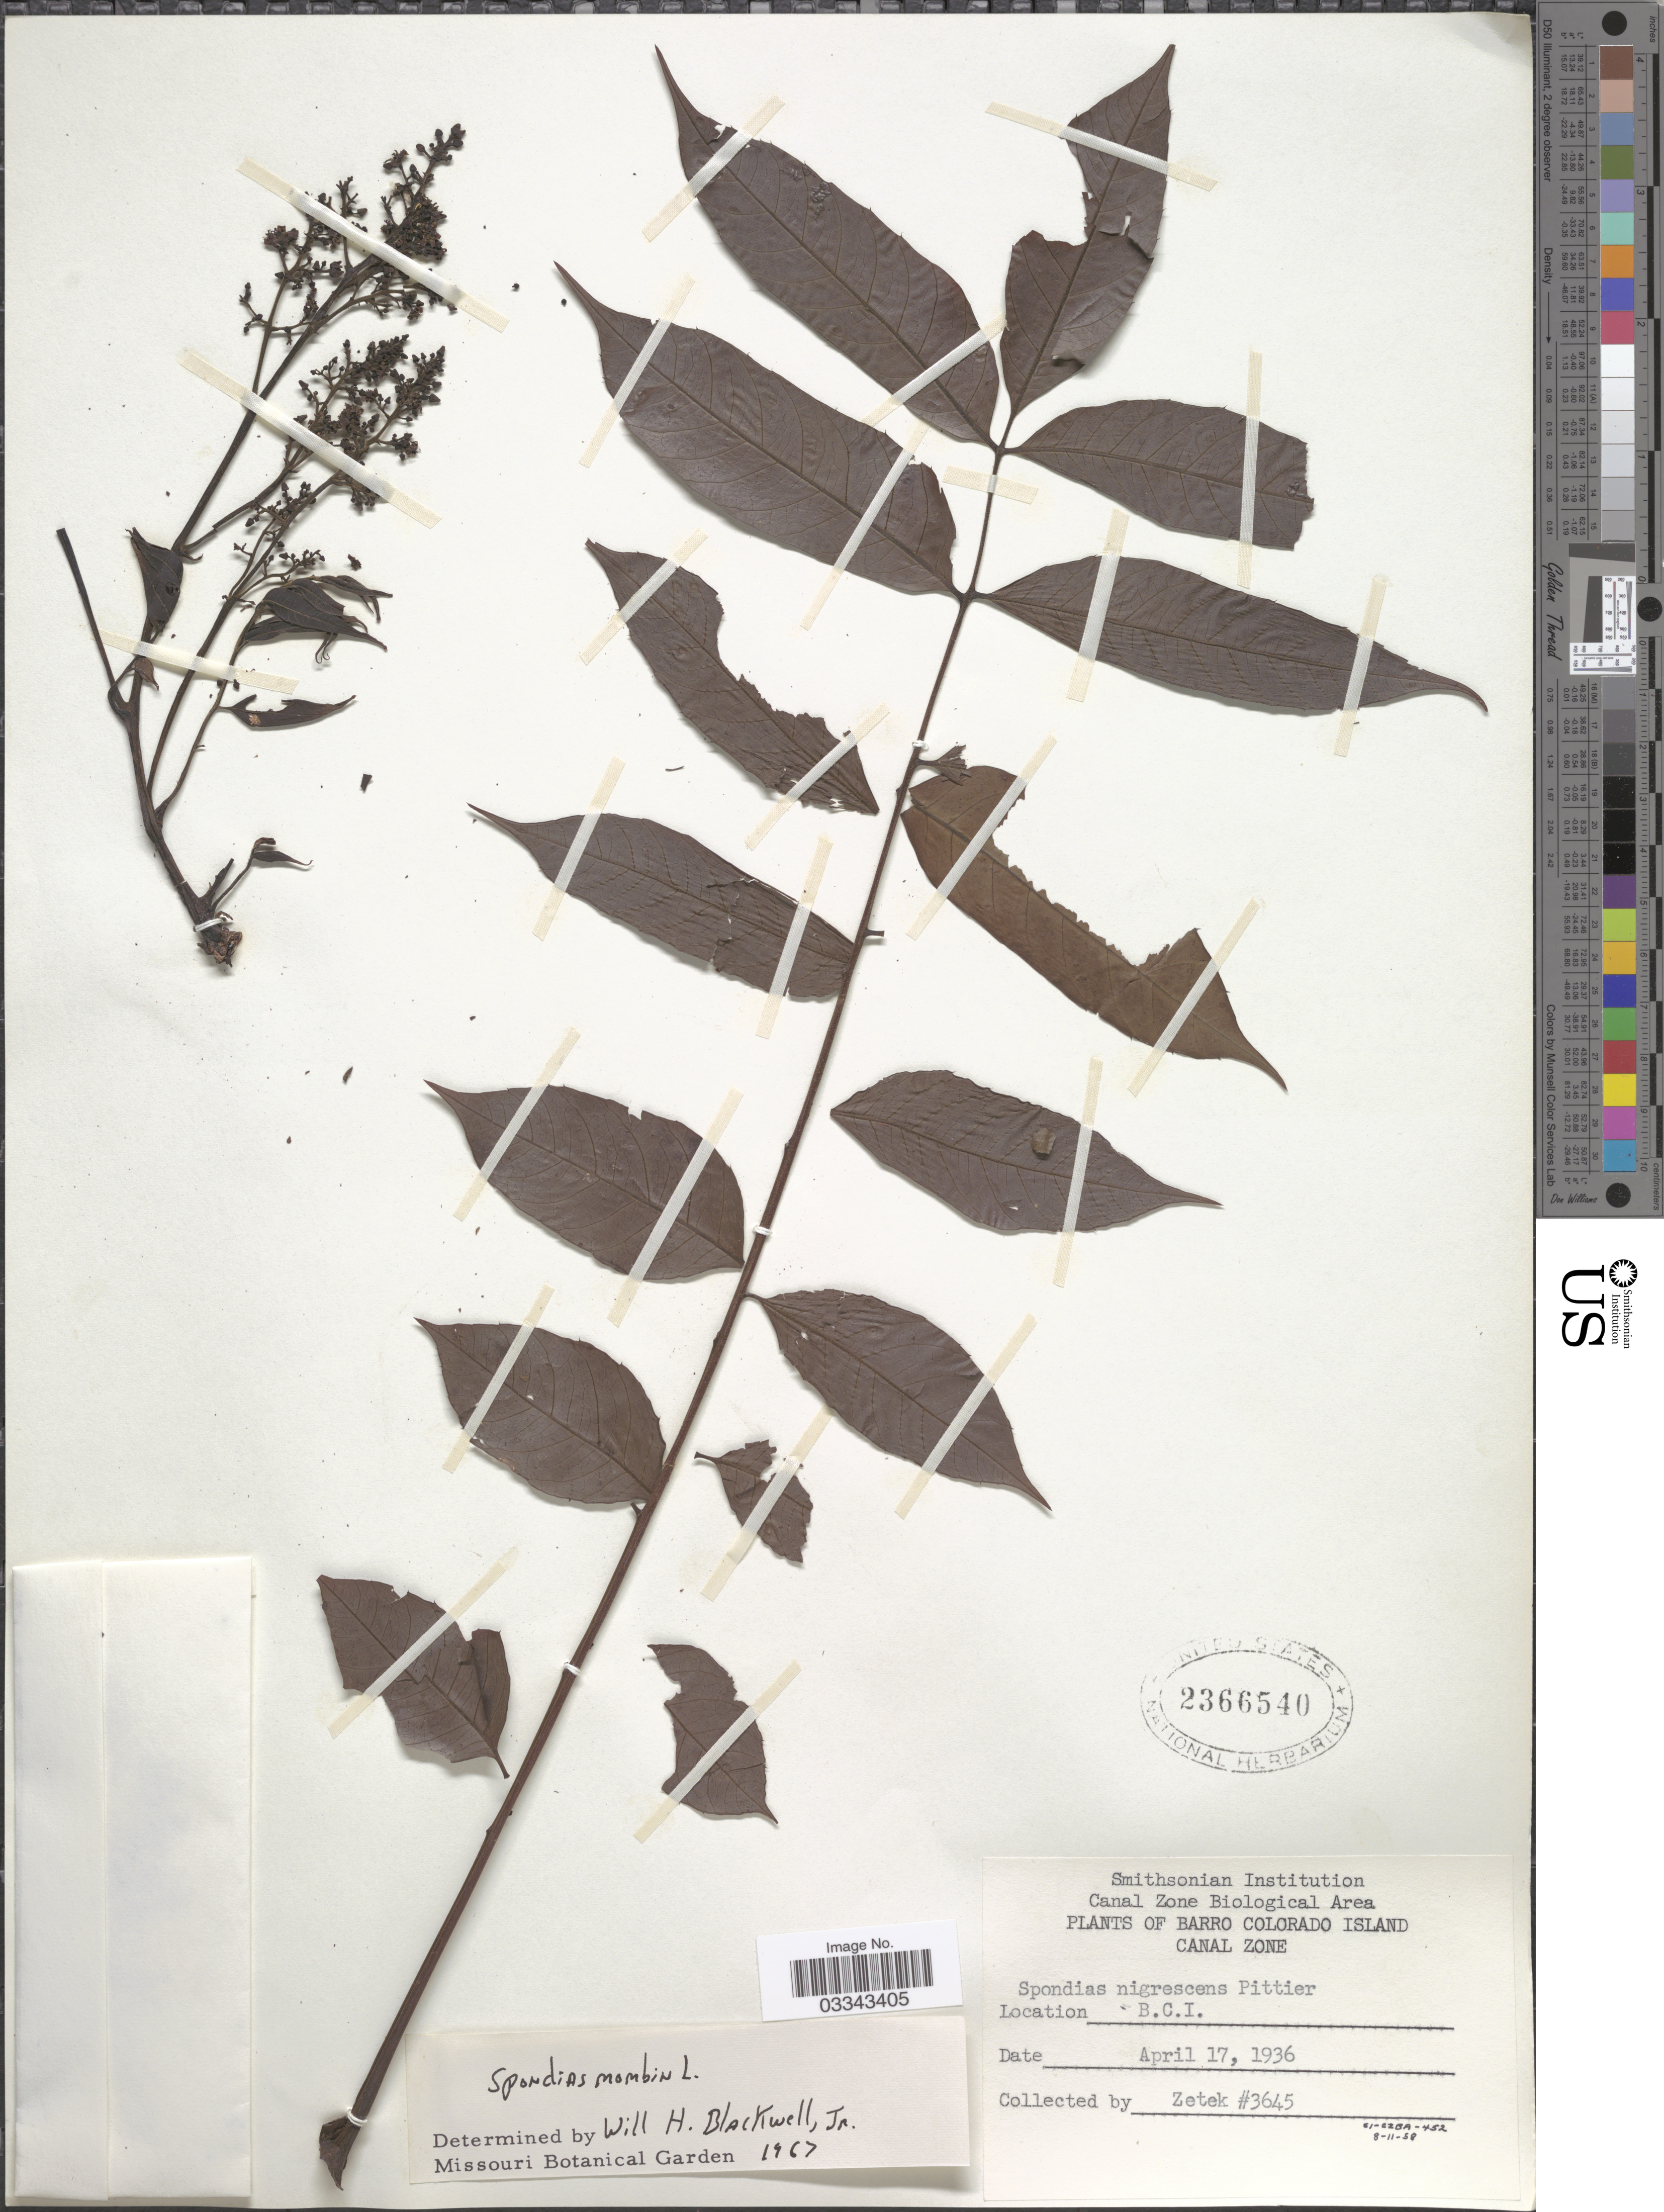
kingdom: Plantae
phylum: Tracheophyta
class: Magnoliopsida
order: Sapindales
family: Anacardiaceae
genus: Spondias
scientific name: Spondias radlkoferi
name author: Donn. Sm.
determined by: Mitchell, John D.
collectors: -. Zetek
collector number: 3645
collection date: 1936-04-17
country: Panama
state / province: Panamá Oeste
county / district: Canal Zone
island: Barro Colorado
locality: Barro Colorado Island, Canal Zone. B.C.I.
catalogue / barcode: US 2366540